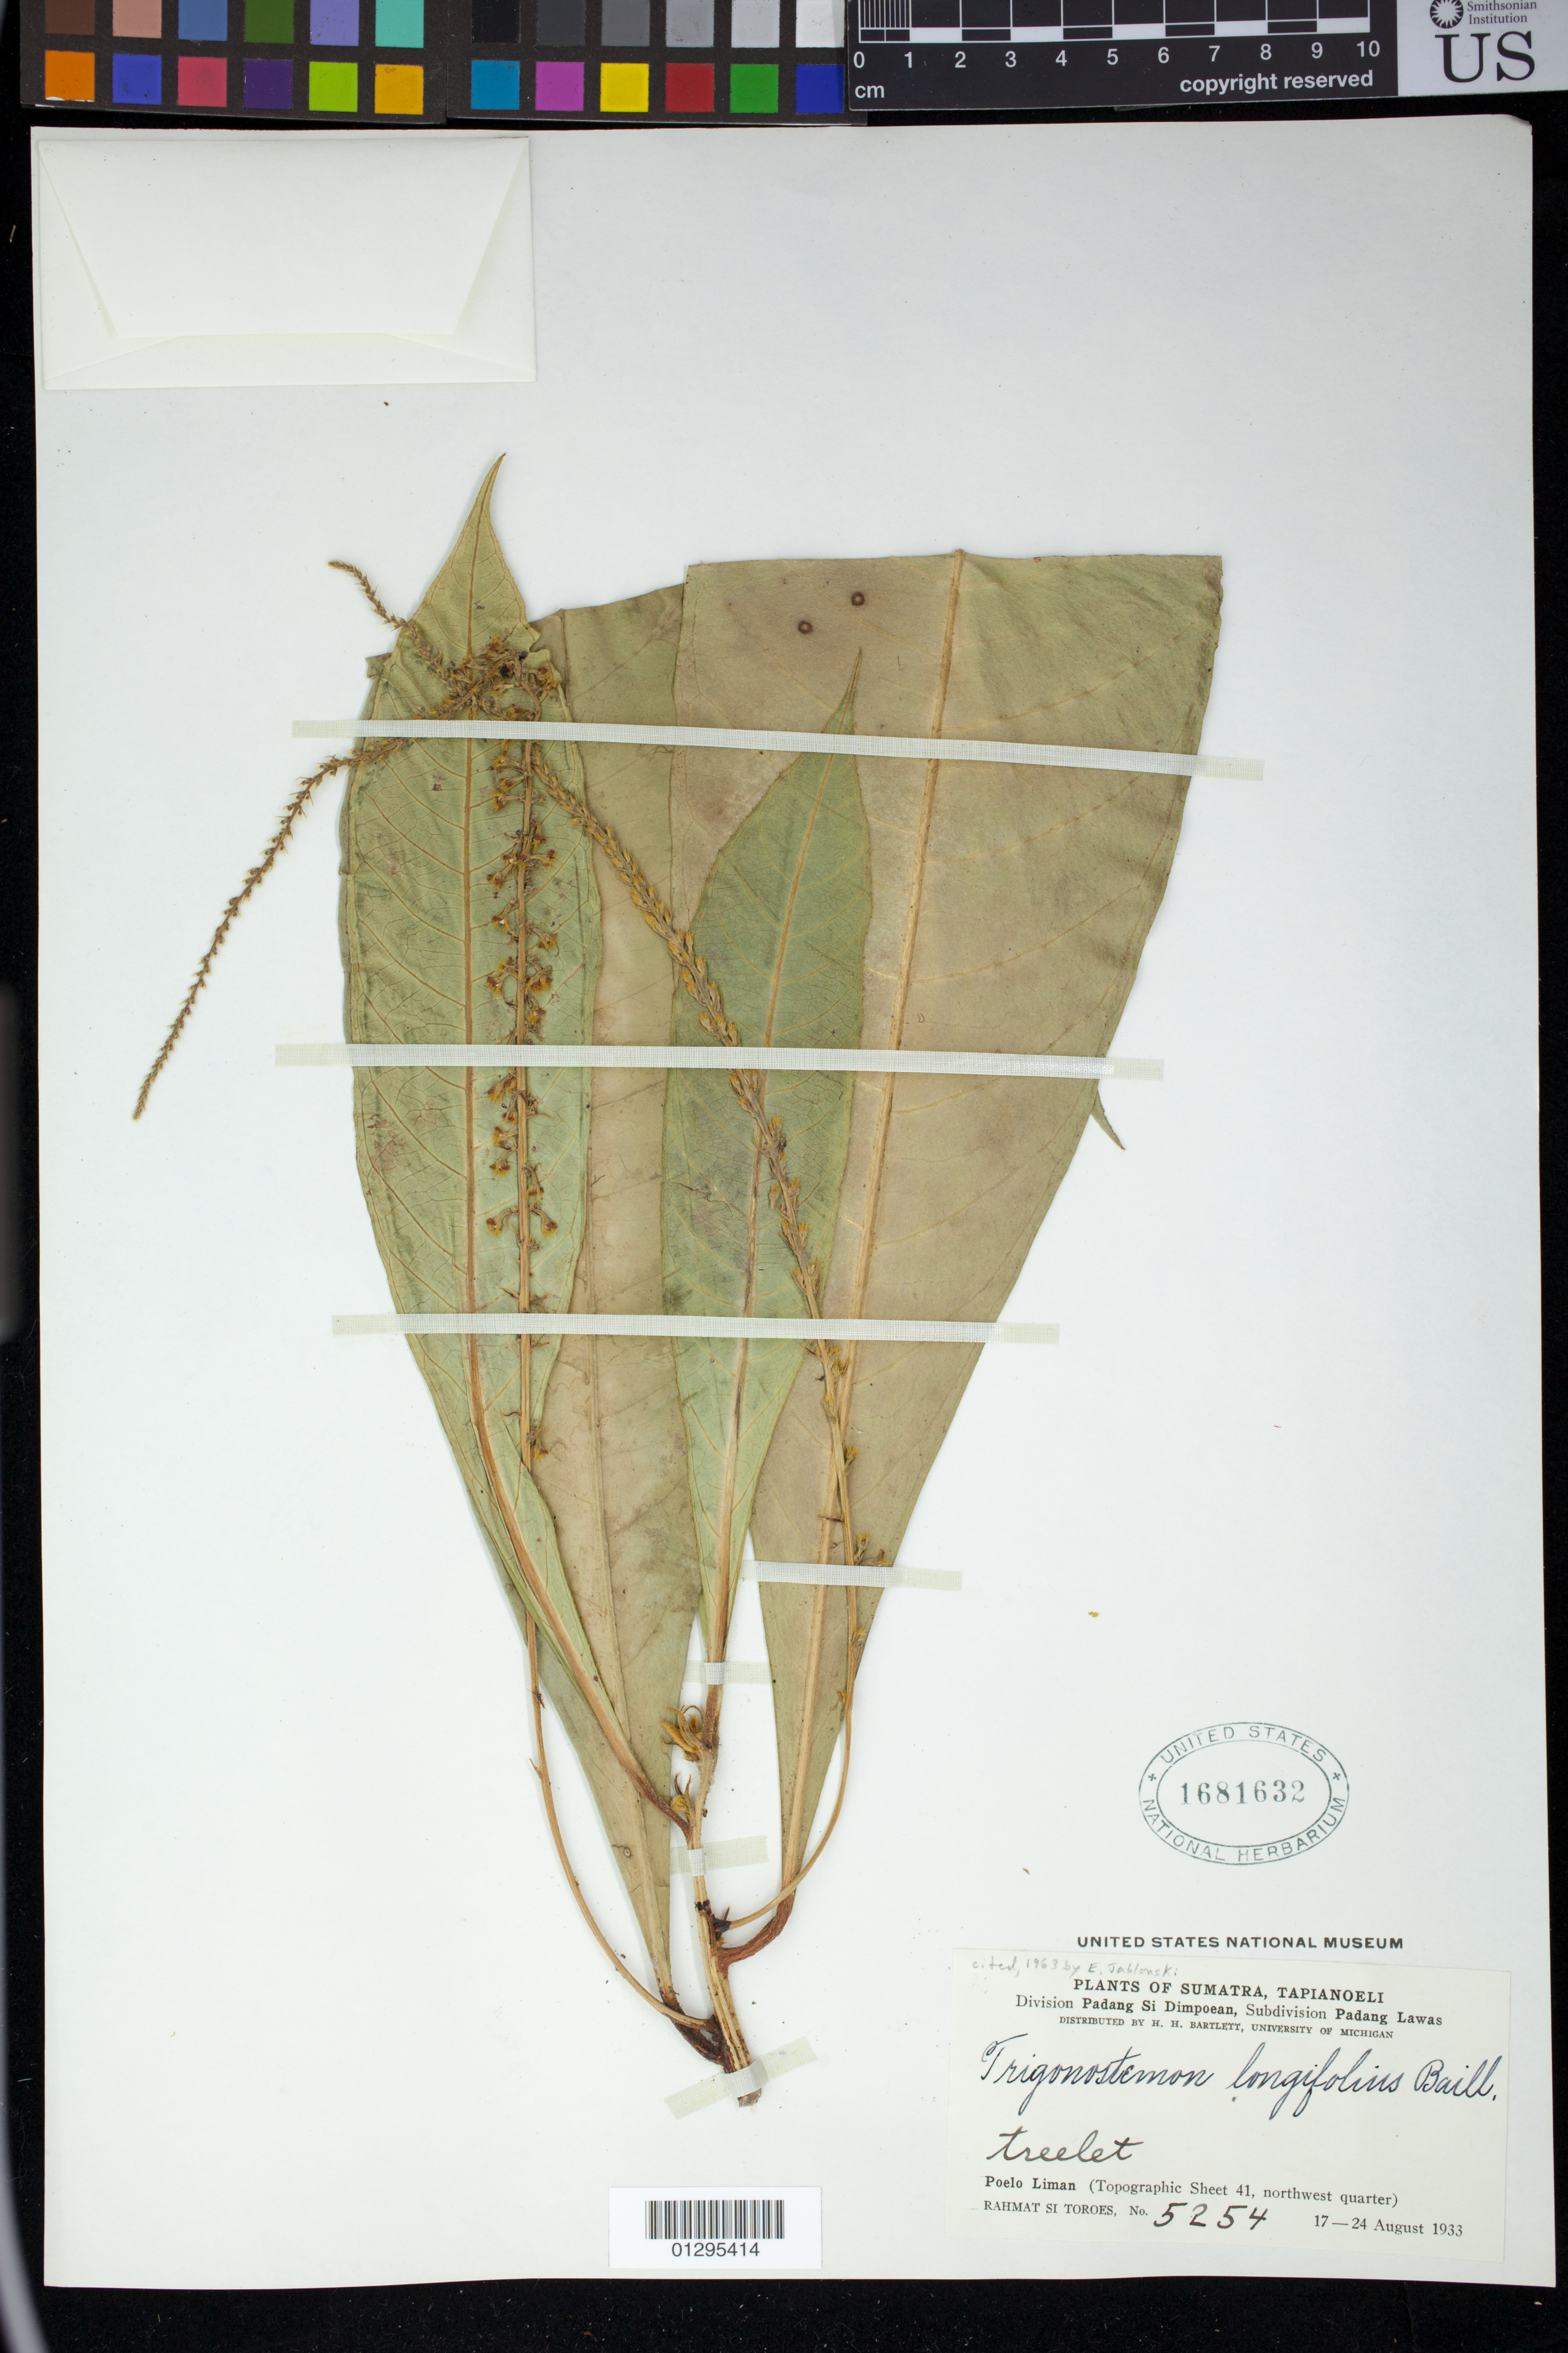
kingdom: Plantae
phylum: Tracheophyta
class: Magnoliopsida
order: Malpighiales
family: Euphorbiaceae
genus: Trigonostemon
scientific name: Trigonostemon longifolius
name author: Baill. ex Müll. Arg.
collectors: Rahmat Si Boeea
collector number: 5254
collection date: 1933-08-17/1933-08-24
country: Indonesia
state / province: Sumatra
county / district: Sumatera Utara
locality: Division Padang Si Dimpoean, Subdivision Padang Lawas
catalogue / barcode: US 1681632